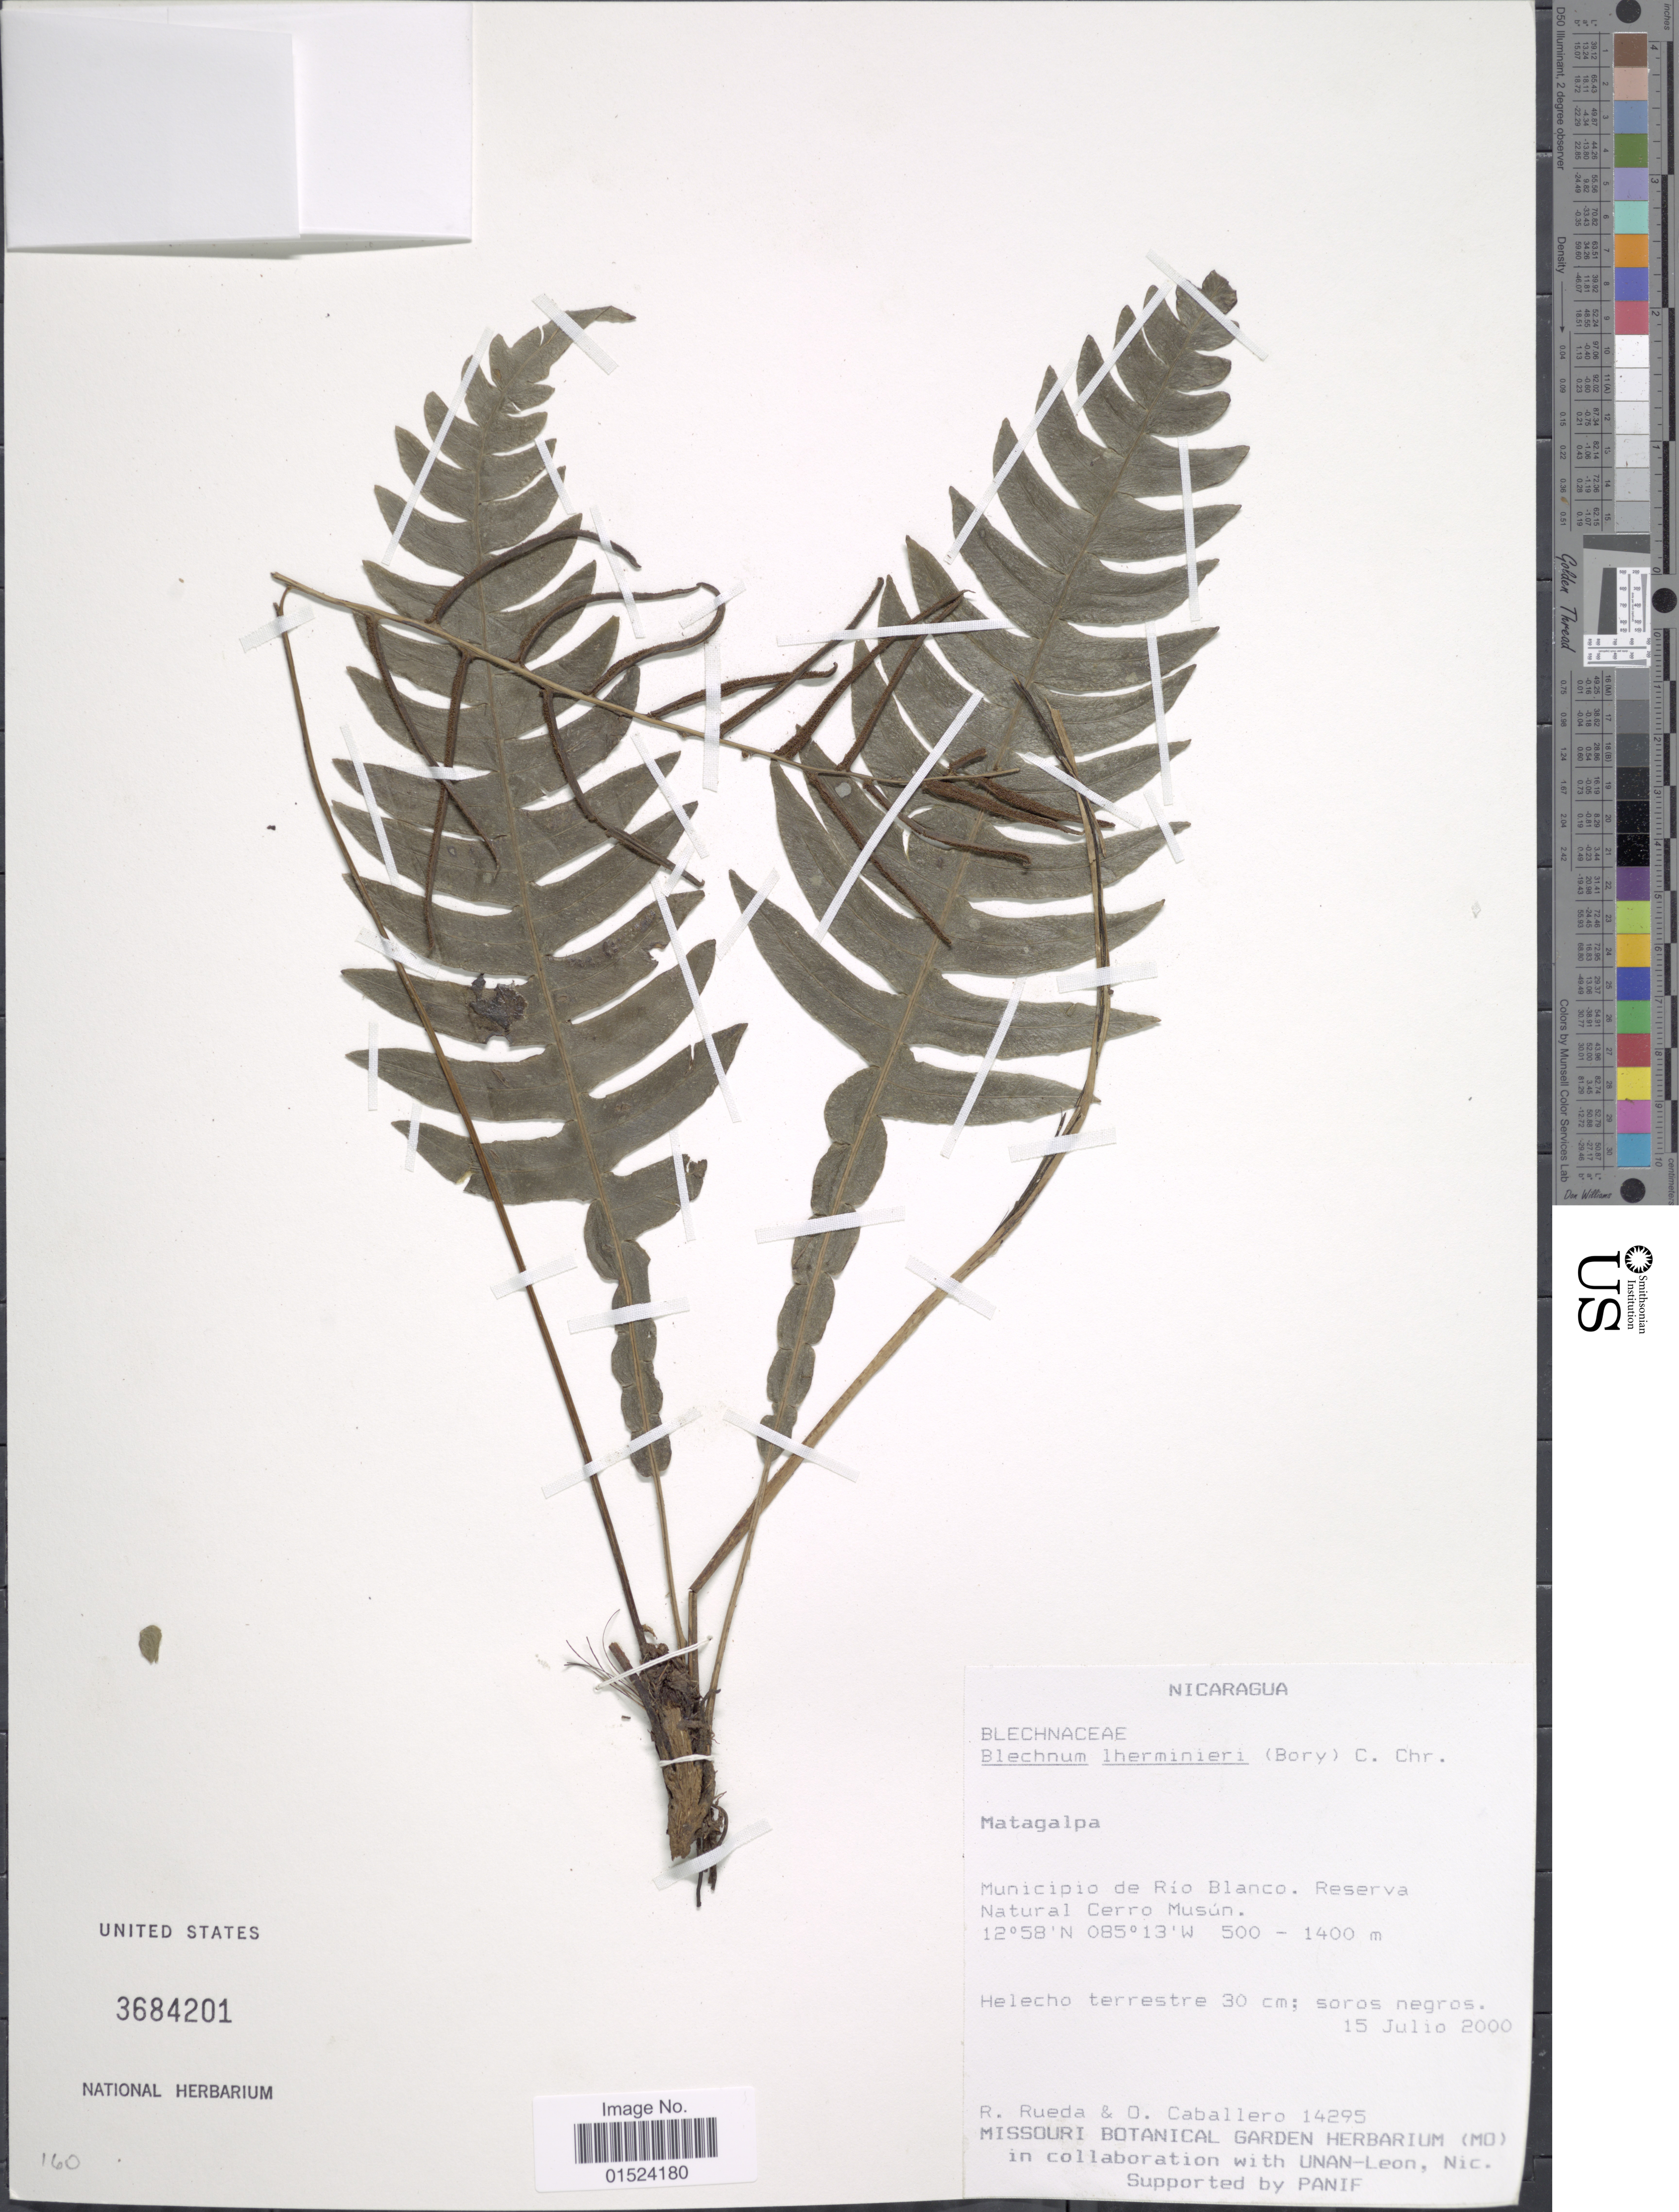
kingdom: Plantae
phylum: Tracheophyta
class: Polypodiopsida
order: Polypodiales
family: Blechnaceae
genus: Blechnum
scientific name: Blechnum l'herminieri subsp. l'herminieri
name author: (Bory) C. Chr.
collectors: R. Rueda & Cabrera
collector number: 14295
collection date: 2000-07-15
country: Nicaragua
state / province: Matagalpa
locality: Municipio de Rio Blanco. Reserva Natural Cerro Musún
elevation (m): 500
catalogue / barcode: US 3684201